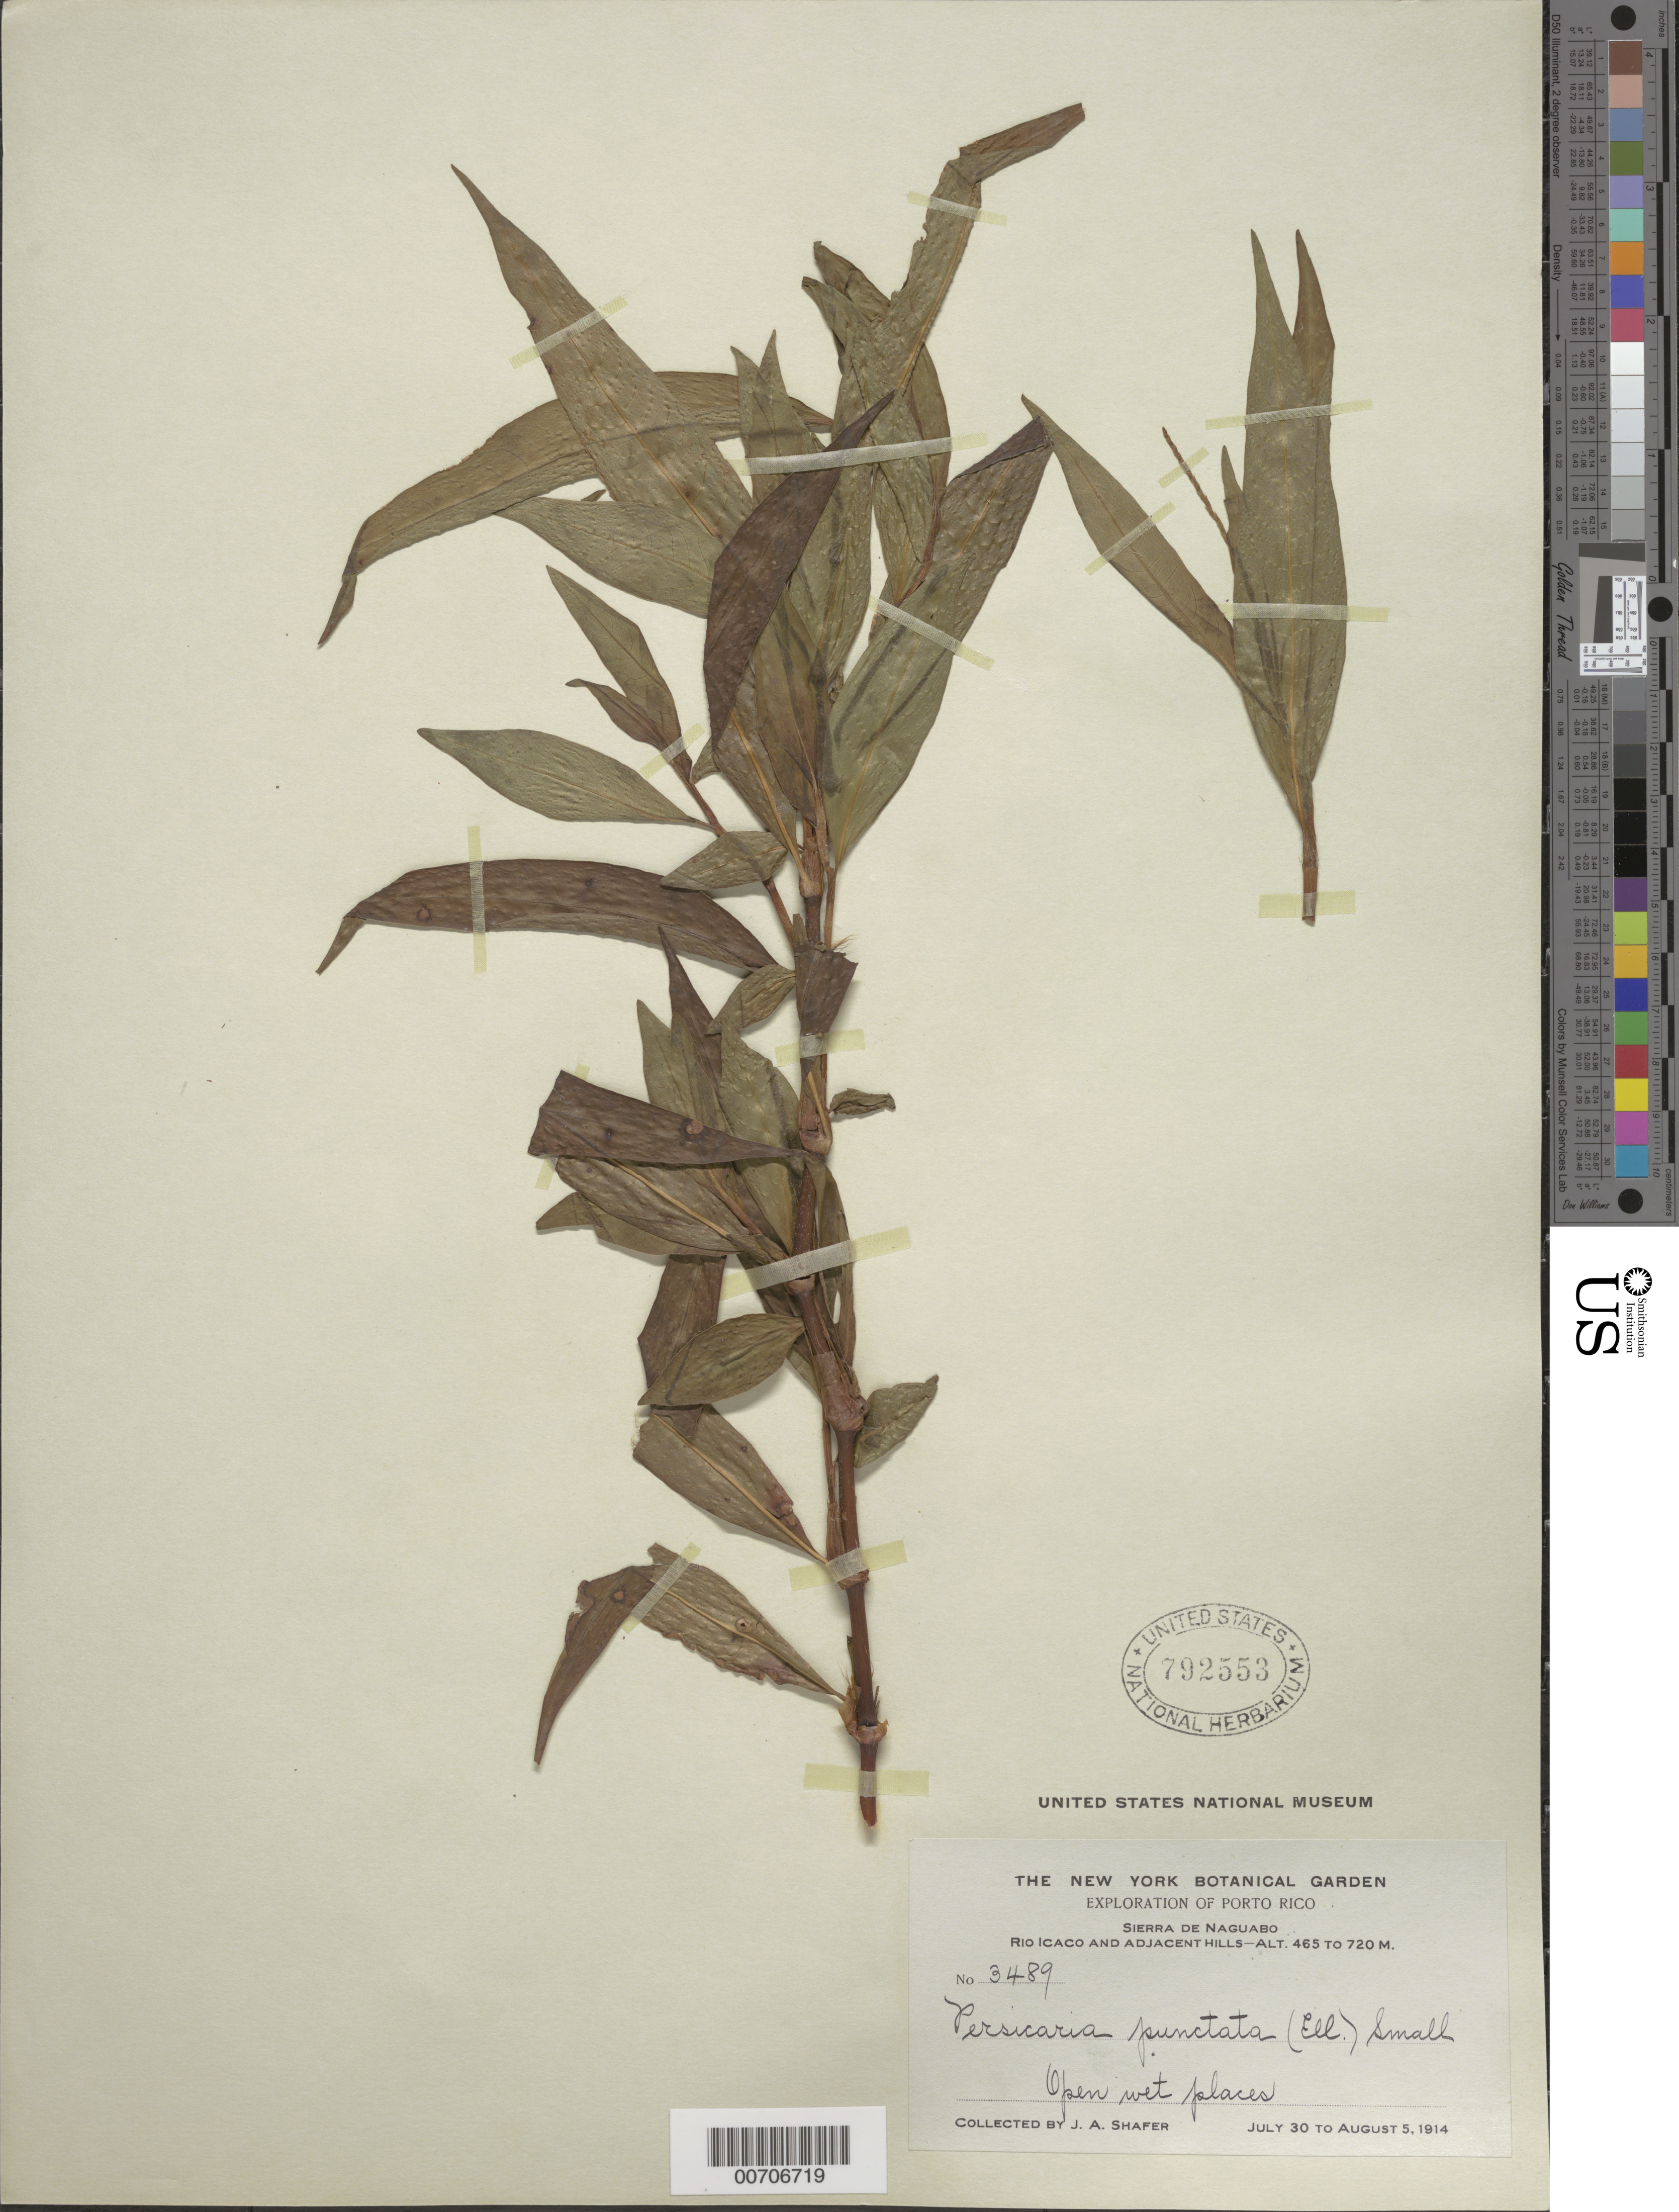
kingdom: Plantae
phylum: Tracheophyta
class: Magnoliopsida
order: Caryophyllales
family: Polygonaceae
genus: Polygonum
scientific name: Polygonum punctatum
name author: Elliott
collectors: J. A. Shafer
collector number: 3489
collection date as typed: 30 Jul 1914 to 05 Aug 1914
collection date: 1914-07-30/1914-08-05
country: Puerto Rico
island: Greater Antilles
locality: Sierra de Naguabo, Río Icaco and adjacent hills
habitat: Open wet places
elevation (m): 465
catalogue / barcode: US 792553